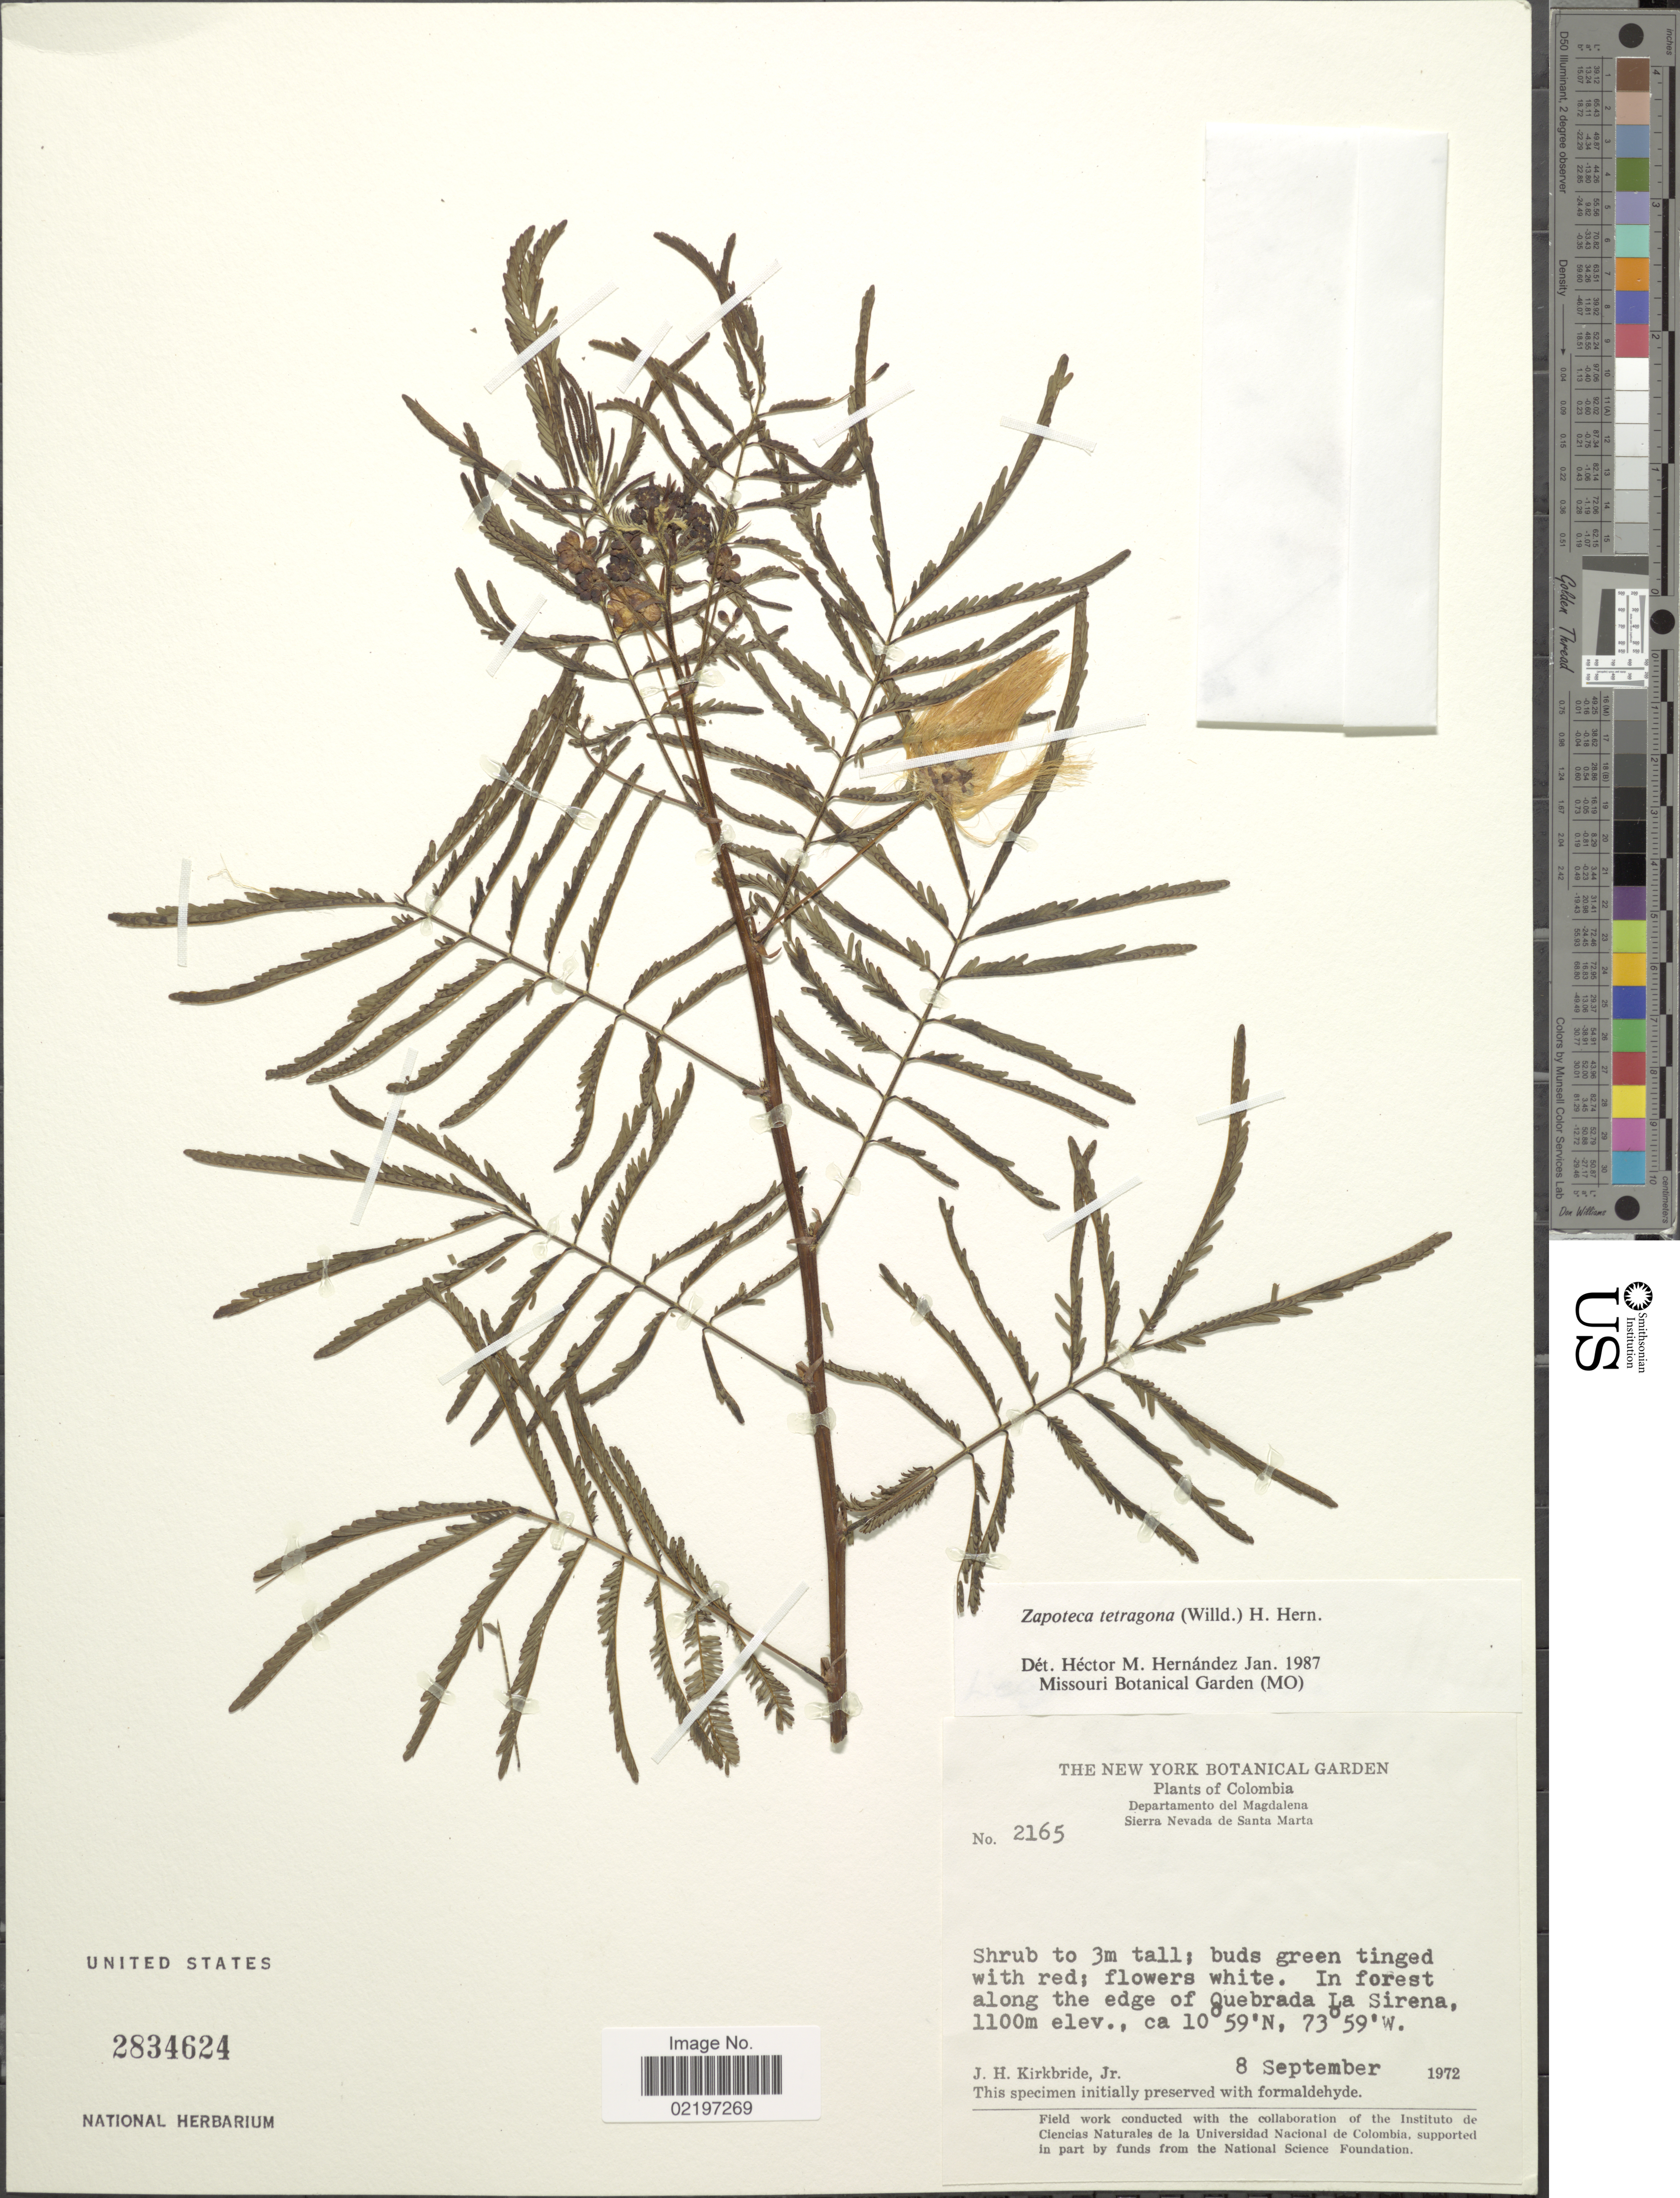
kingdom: Plantae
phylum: Tracheophyta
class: Magnoliopsida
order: Fabales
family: Fabaceae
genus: Zapoteca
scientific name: Zapoteca tetragona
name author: (Willd.) H.M. Hern.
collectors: J. H. Kirkbride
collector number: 2165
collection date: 1972-09-08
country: Colombia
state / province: Magdalena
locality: Departamento de Magdalena, Sierra Nevada de Santa Marta, In forest along the edge of Quebrada La Sirena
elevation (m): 1100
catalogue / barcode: US 2834624